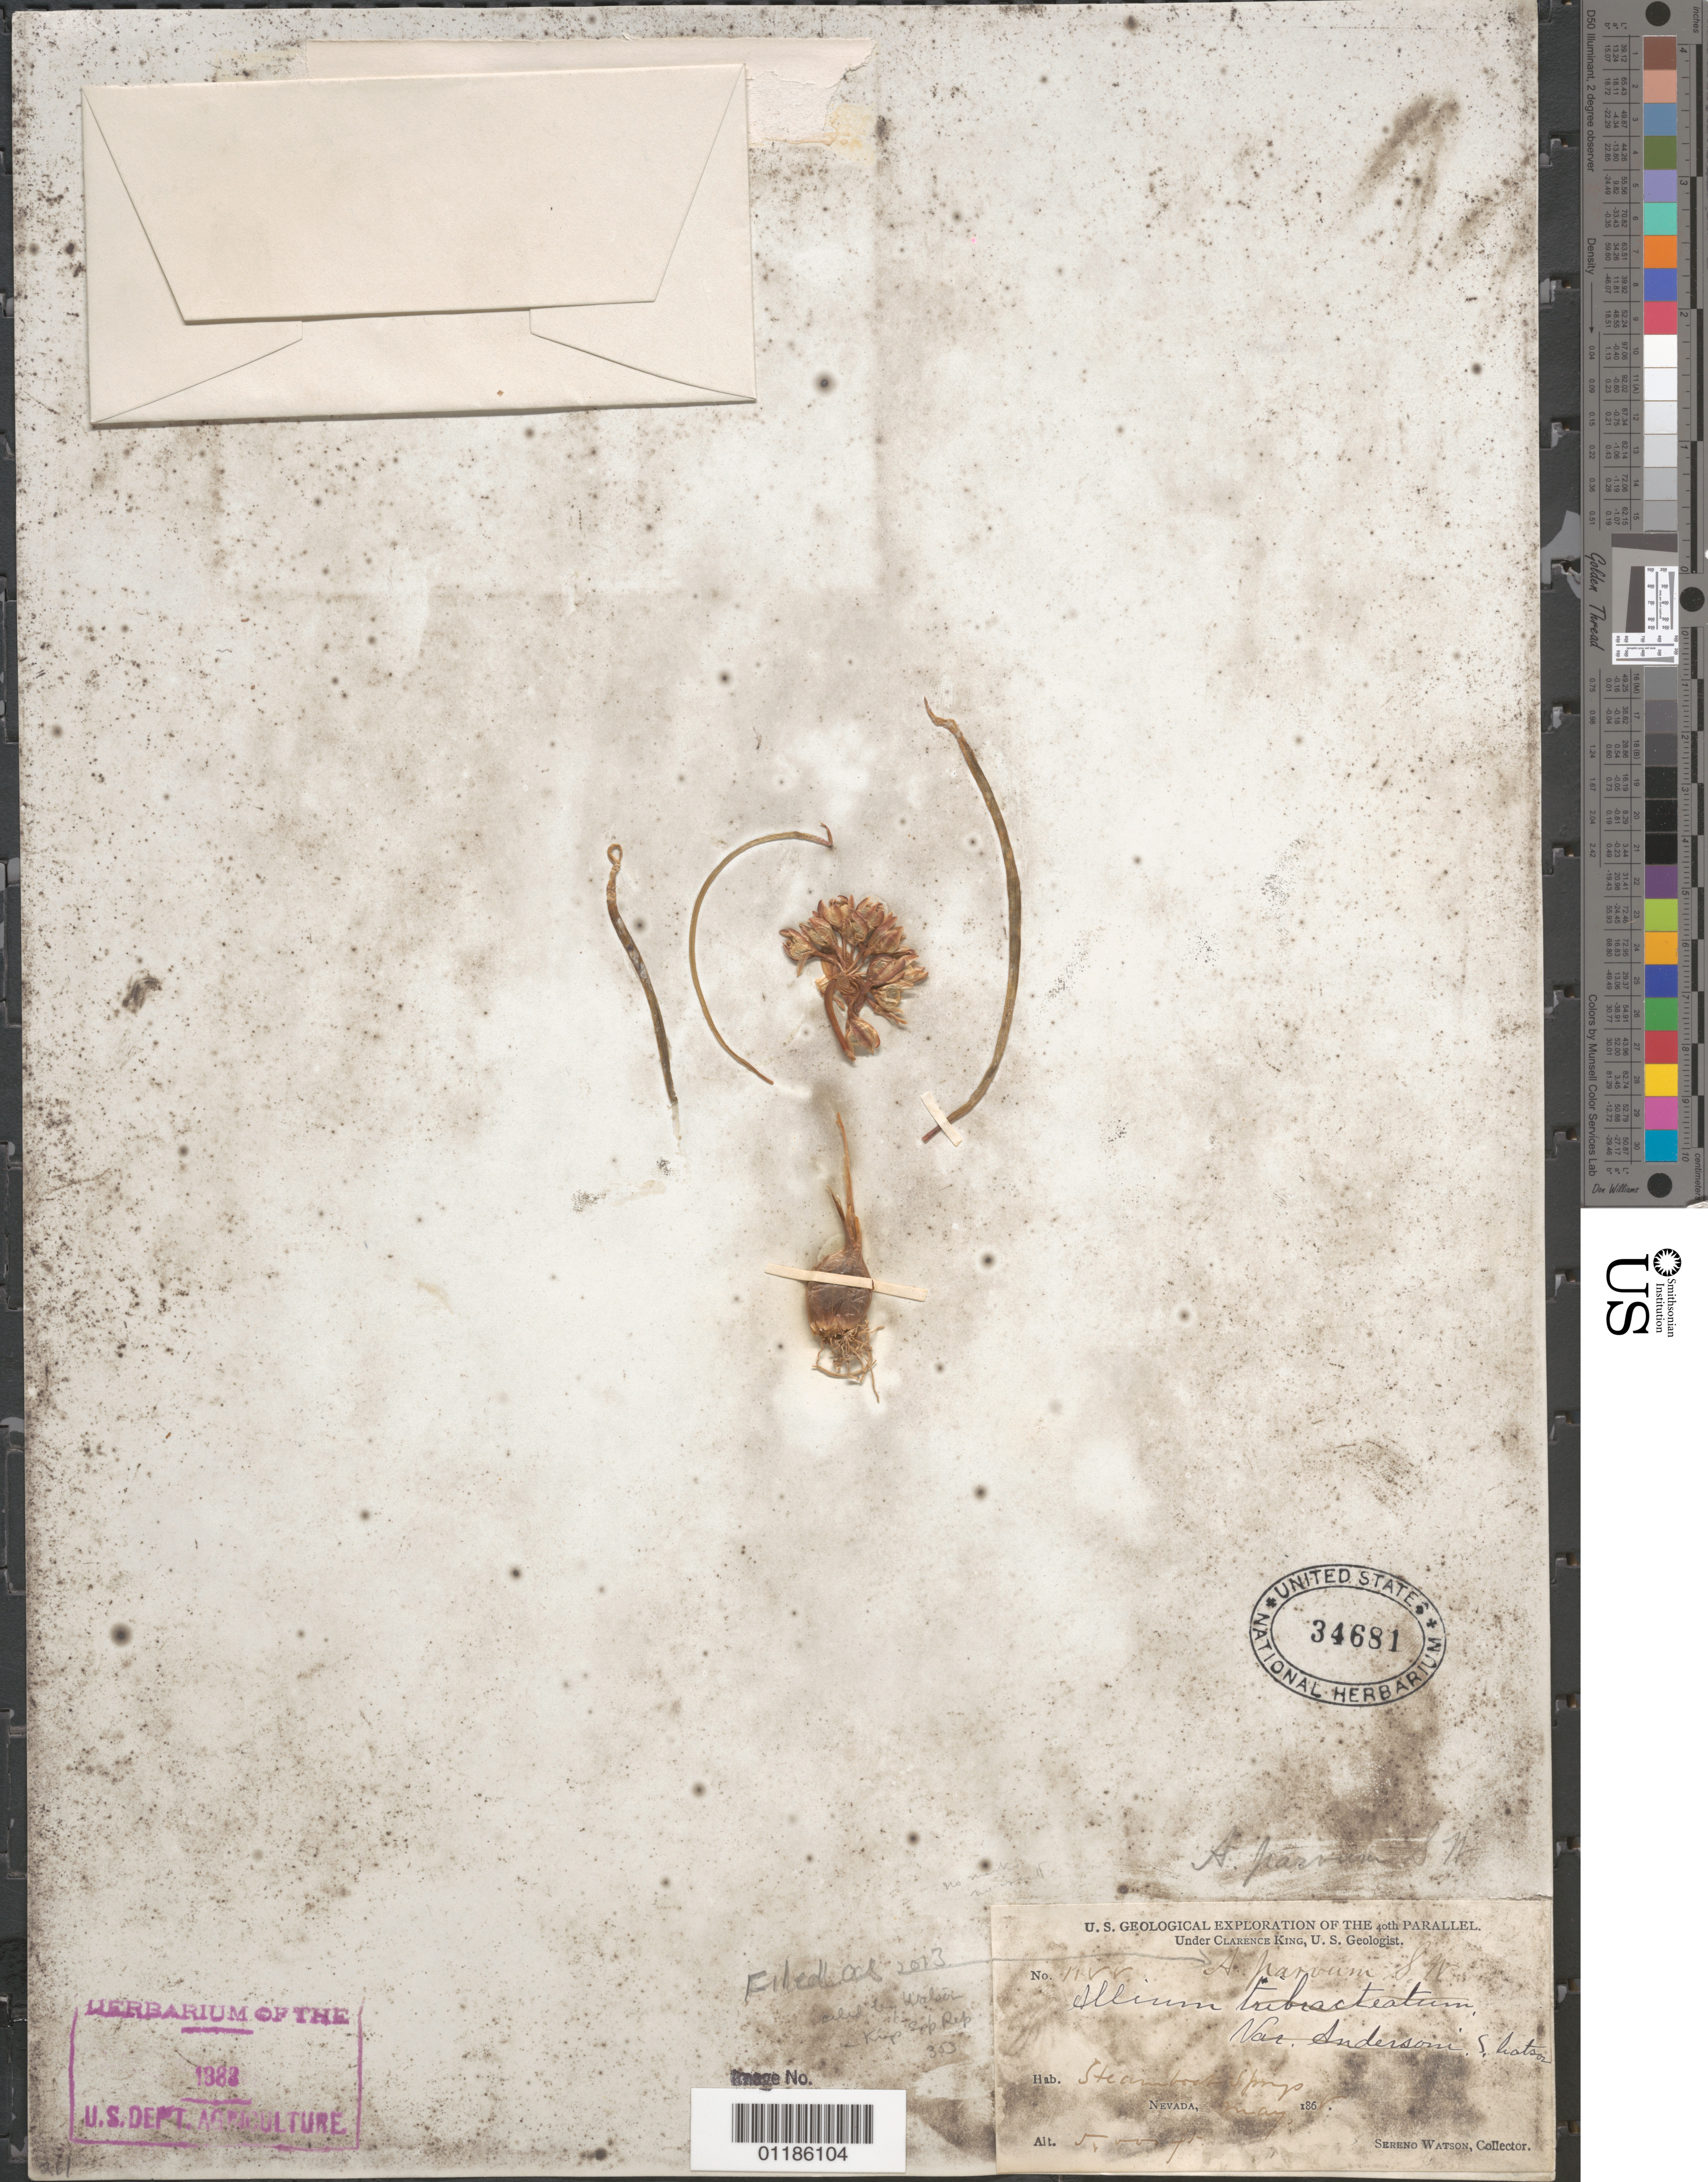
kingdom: Plantae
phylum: Tracheophyta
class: Liliopsida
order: Asparagales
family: Amaryllidaceae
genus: Allium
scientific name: Allium parvum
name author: Kellogg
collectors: S. Watson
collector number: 1188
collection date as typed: May 1868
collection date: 1868-05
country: United States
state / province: Nevada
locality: Steamboat Springs.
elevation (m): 1524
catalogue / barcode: US 34681